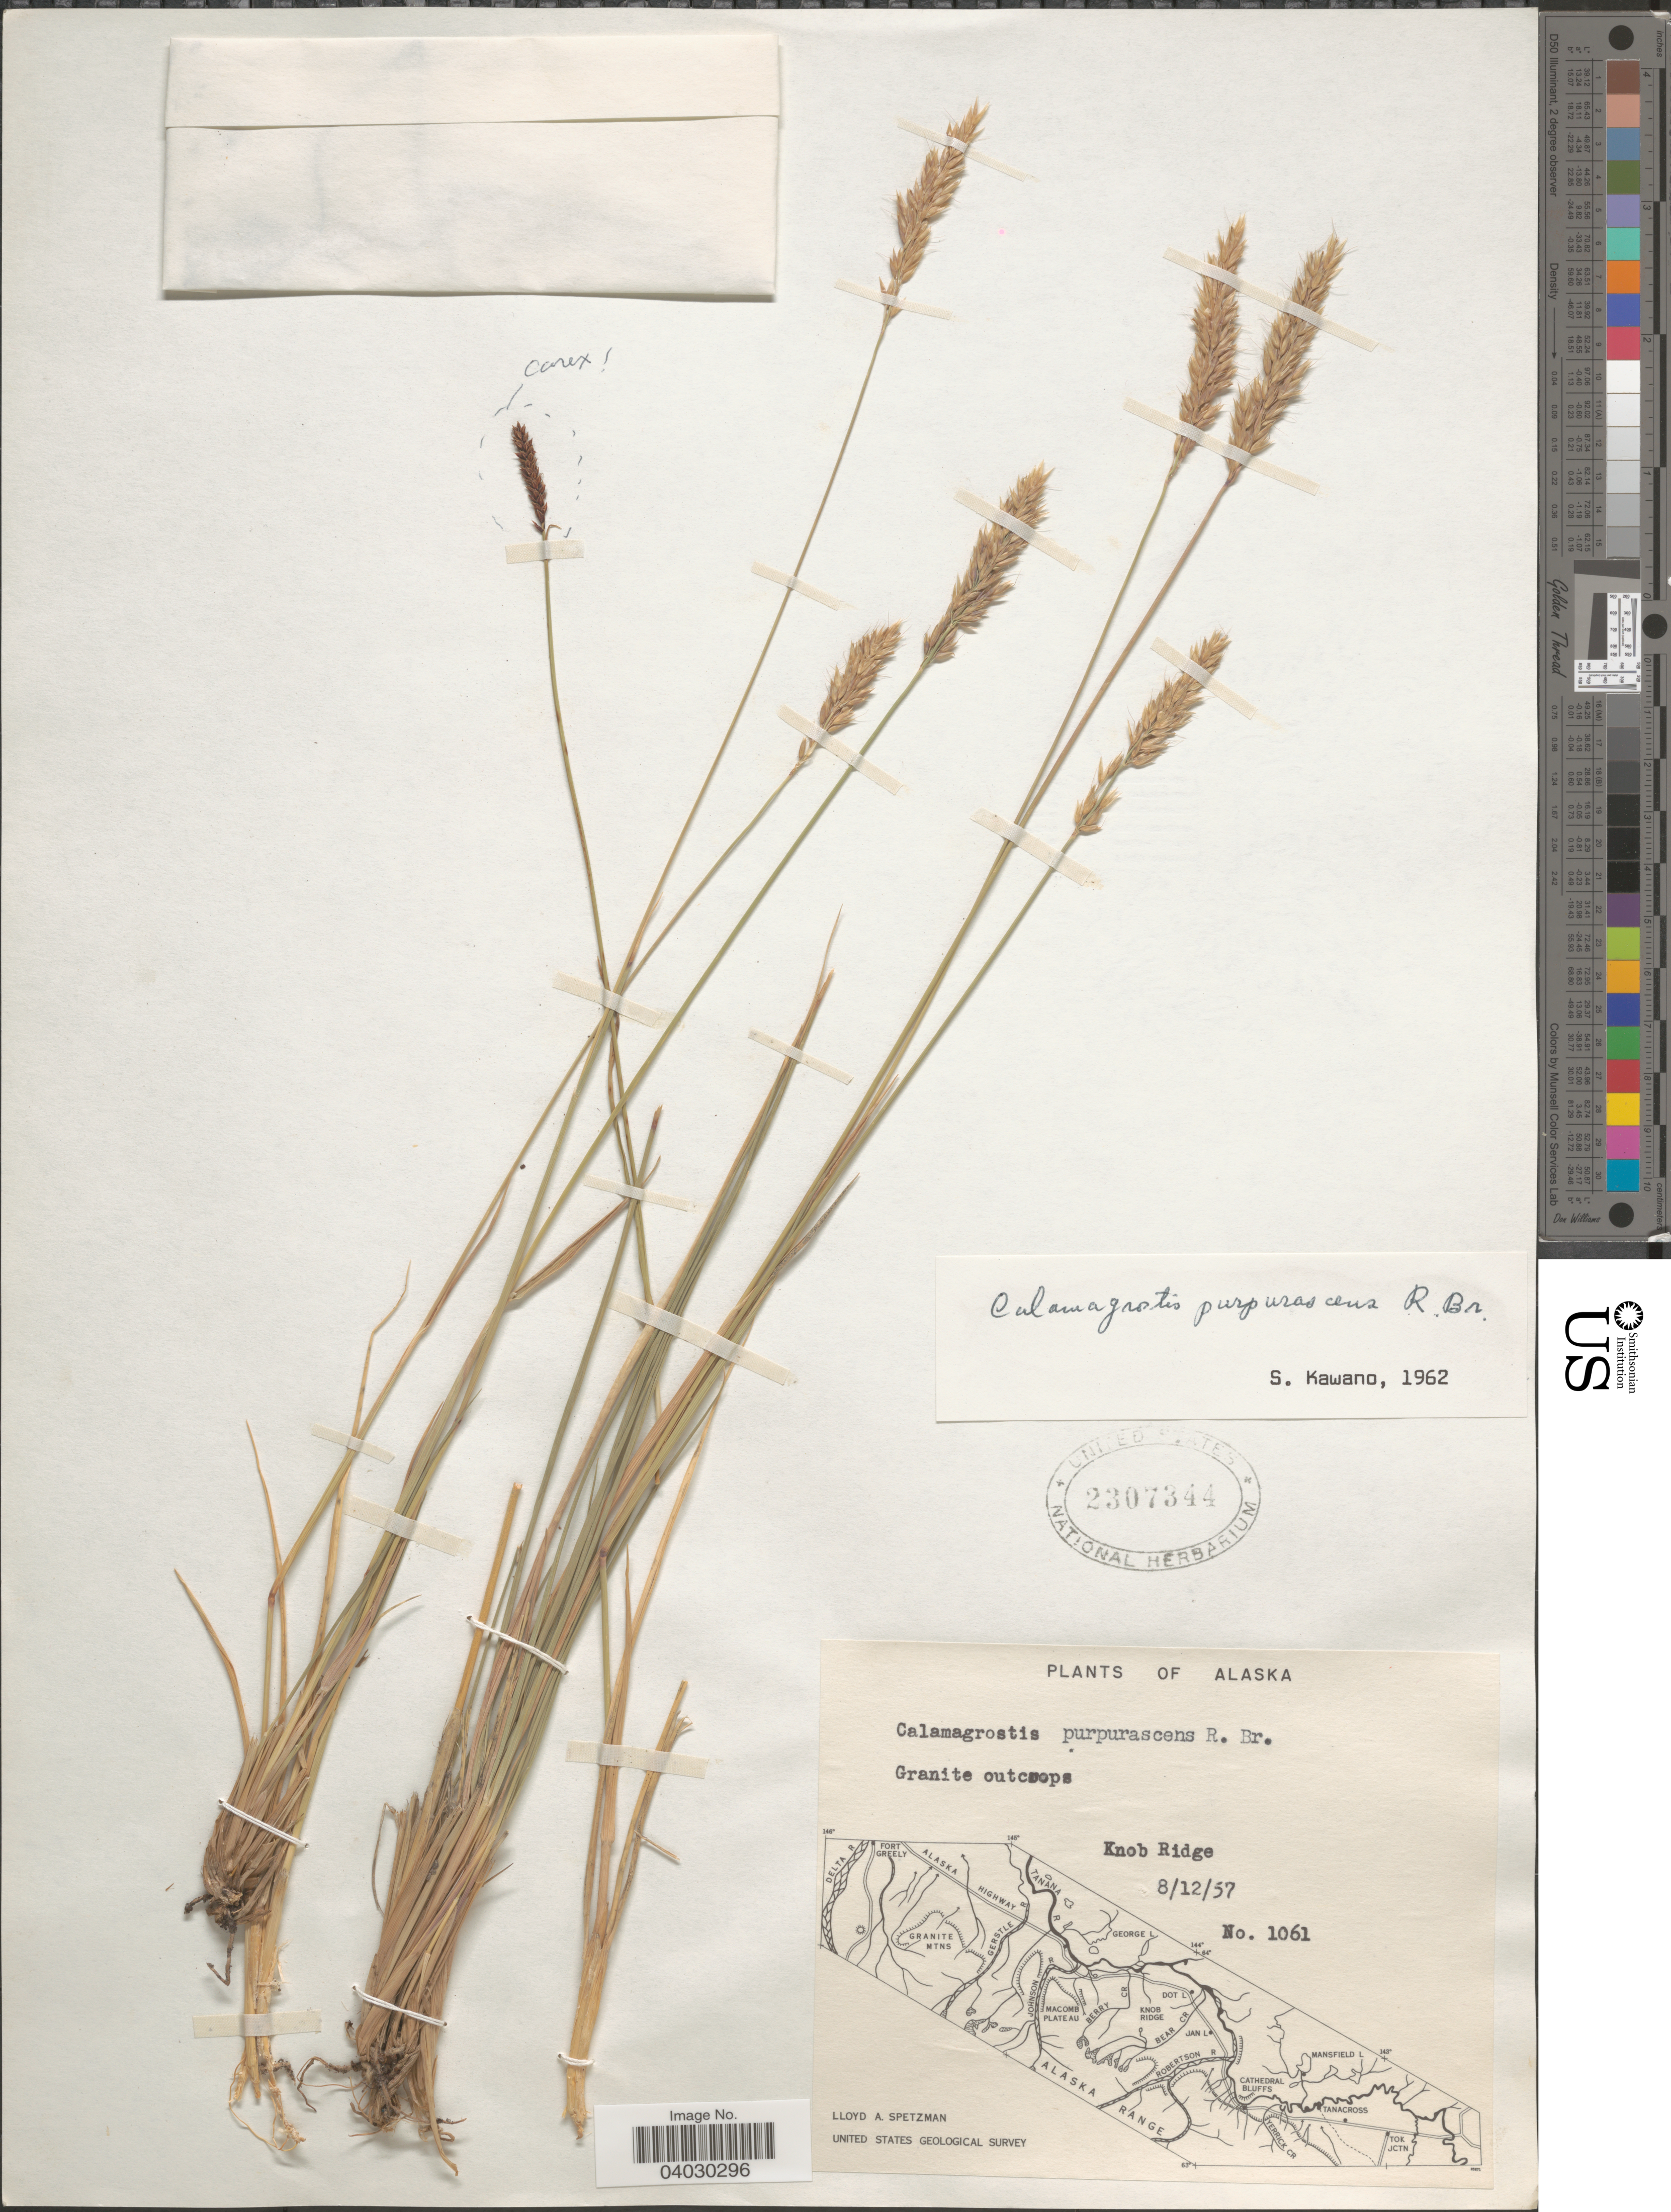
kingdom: Plantae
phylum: Tracheophyta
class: Liliopsida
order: Poales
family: Poaceae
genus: Calamagrostis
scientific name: Calamagrostis purpurascens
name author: R. Br.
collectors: L. Spetzman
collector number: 1061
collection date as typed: Transcribed d/m/y: 12/8/57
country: United States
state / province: Alaska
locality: Knob Ridge.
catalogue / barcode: US 2307344